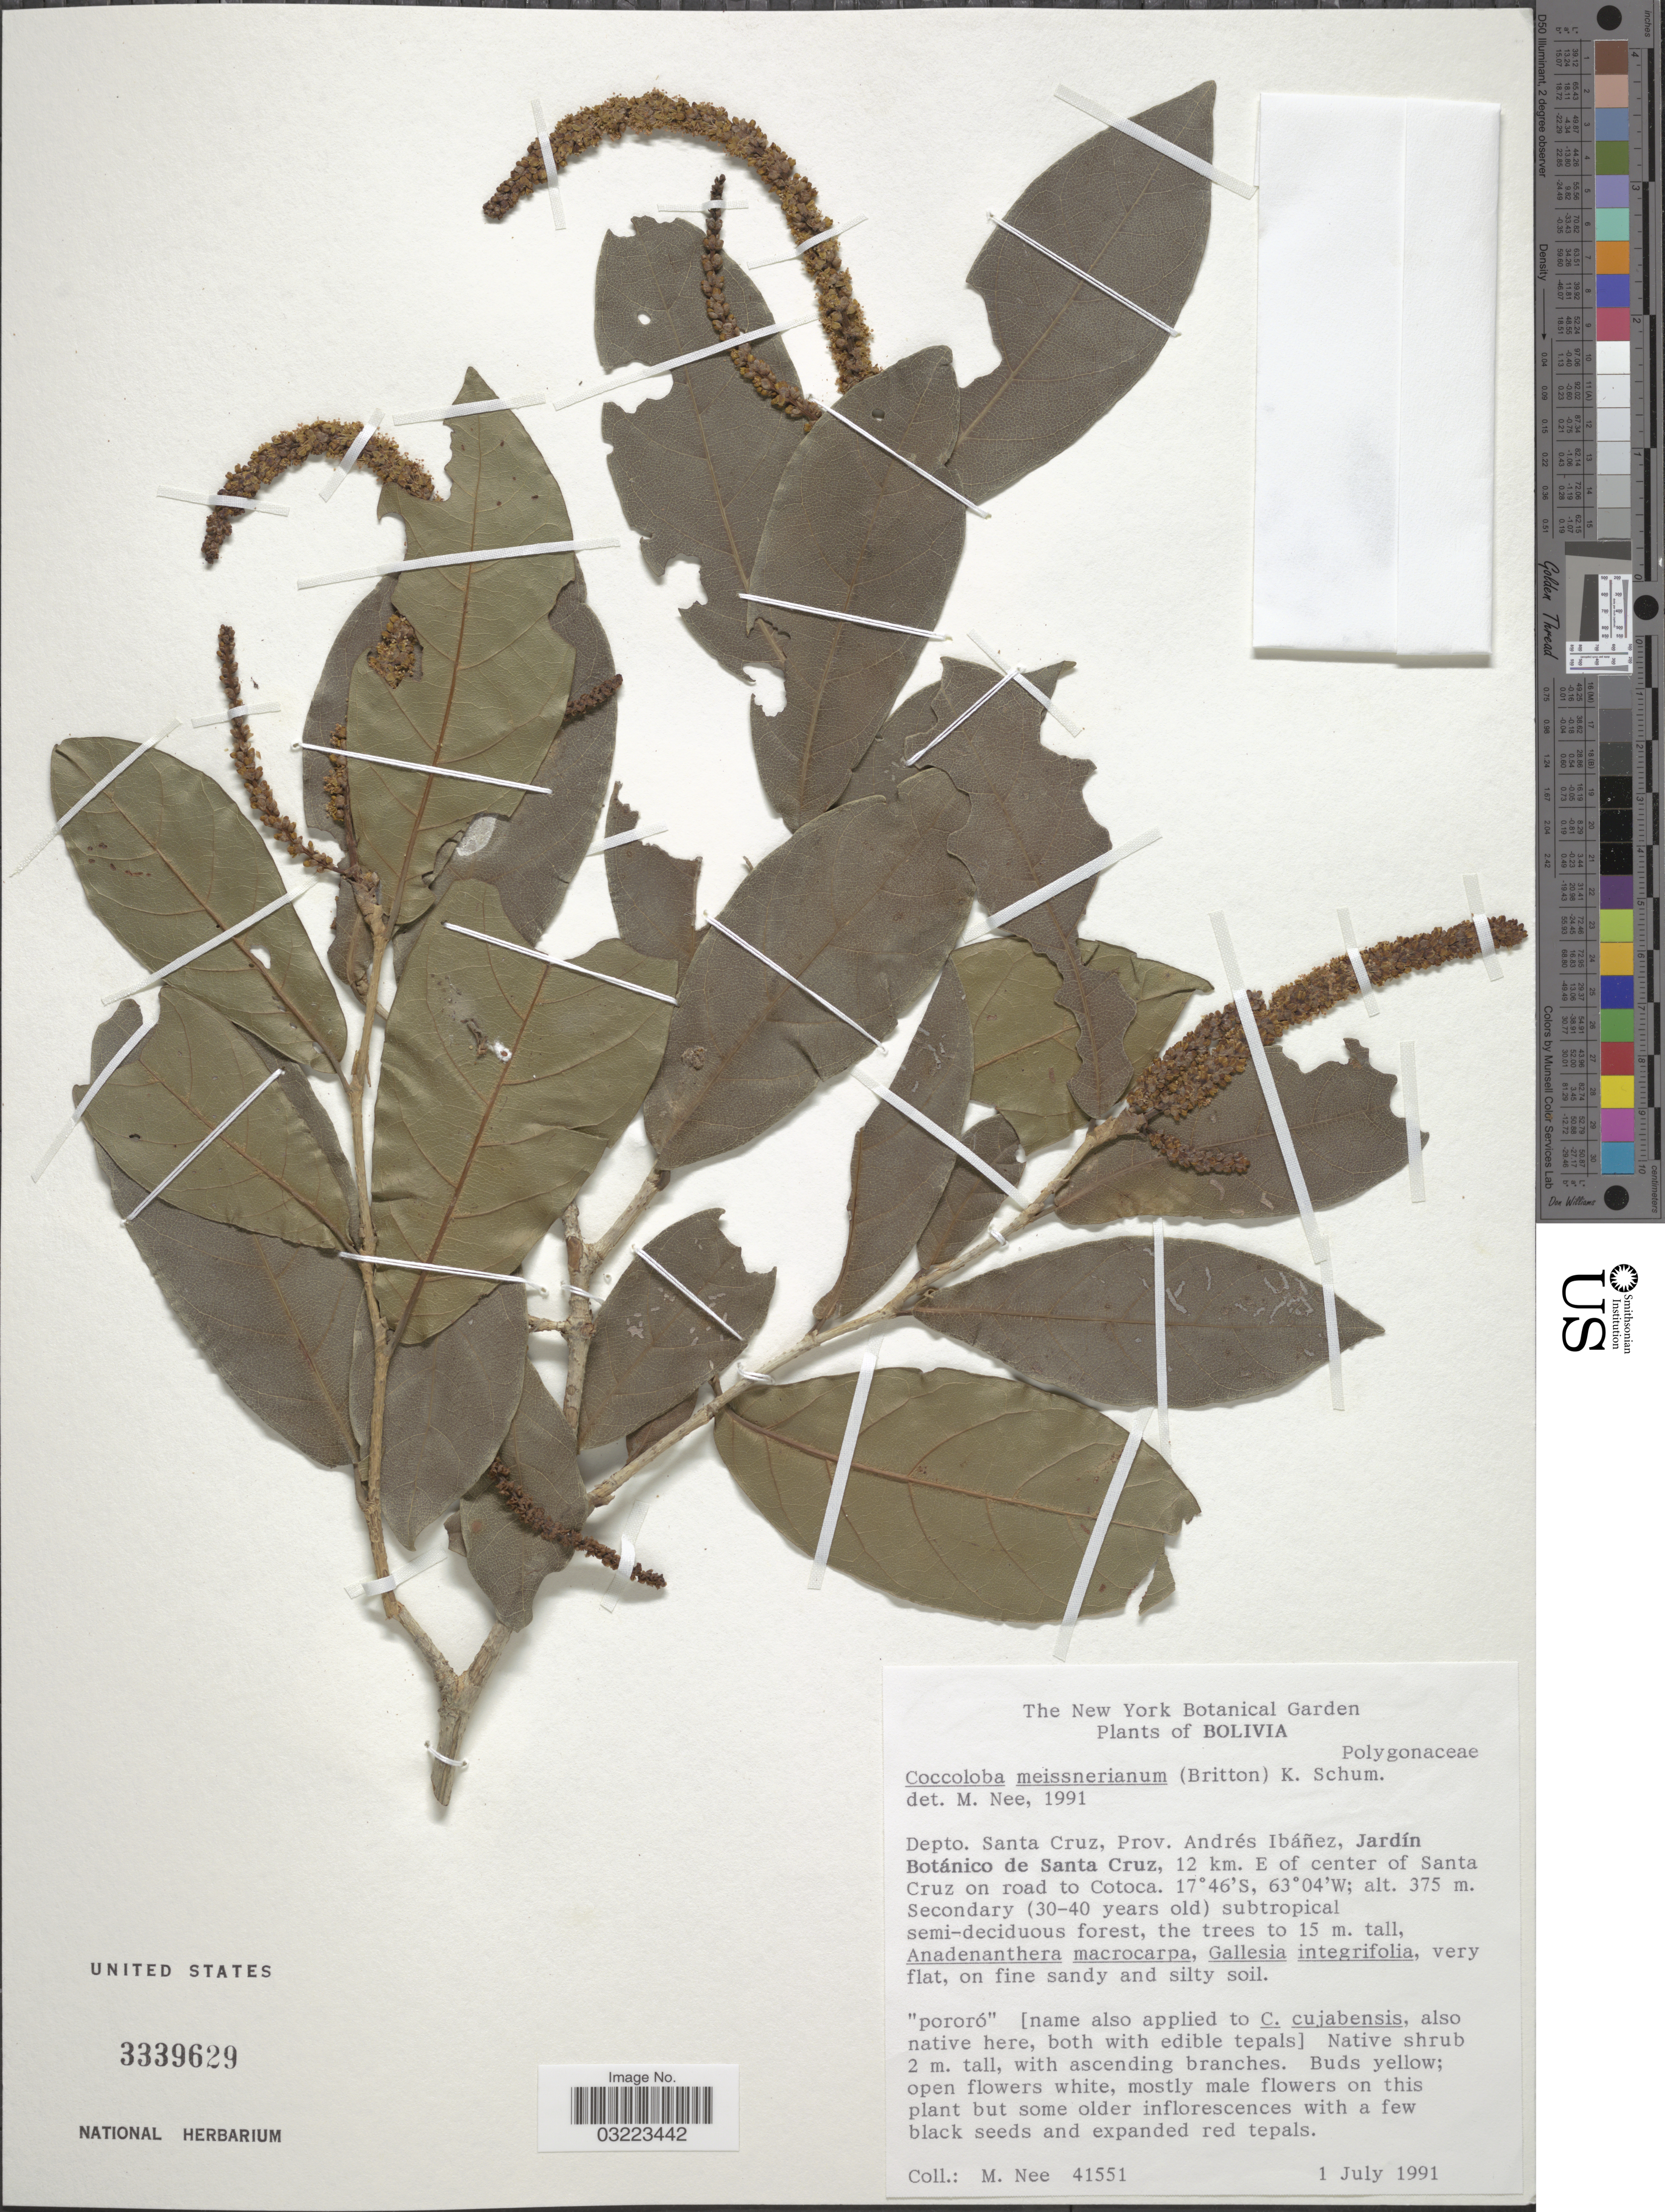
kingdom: Plantae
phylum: Tracheophyta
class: Magnoliopsida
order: Caryophyllales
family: Polygonaceae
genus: Coccoloba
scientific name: Coccoloba meissneriana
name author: (Britton ex Rusby) K. Schum.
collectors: M. Nee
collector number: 41551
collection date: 1991-07-01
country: Bolivia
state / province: Santa Cruz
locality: Depto. Santa Cruz, Prov. Andrés Ibáñez, Jardín Botánico de Santa Cruz, 12 km. E of center of Santa Cruz on road to Cotoca.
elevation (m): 375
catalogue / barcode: US 3339629